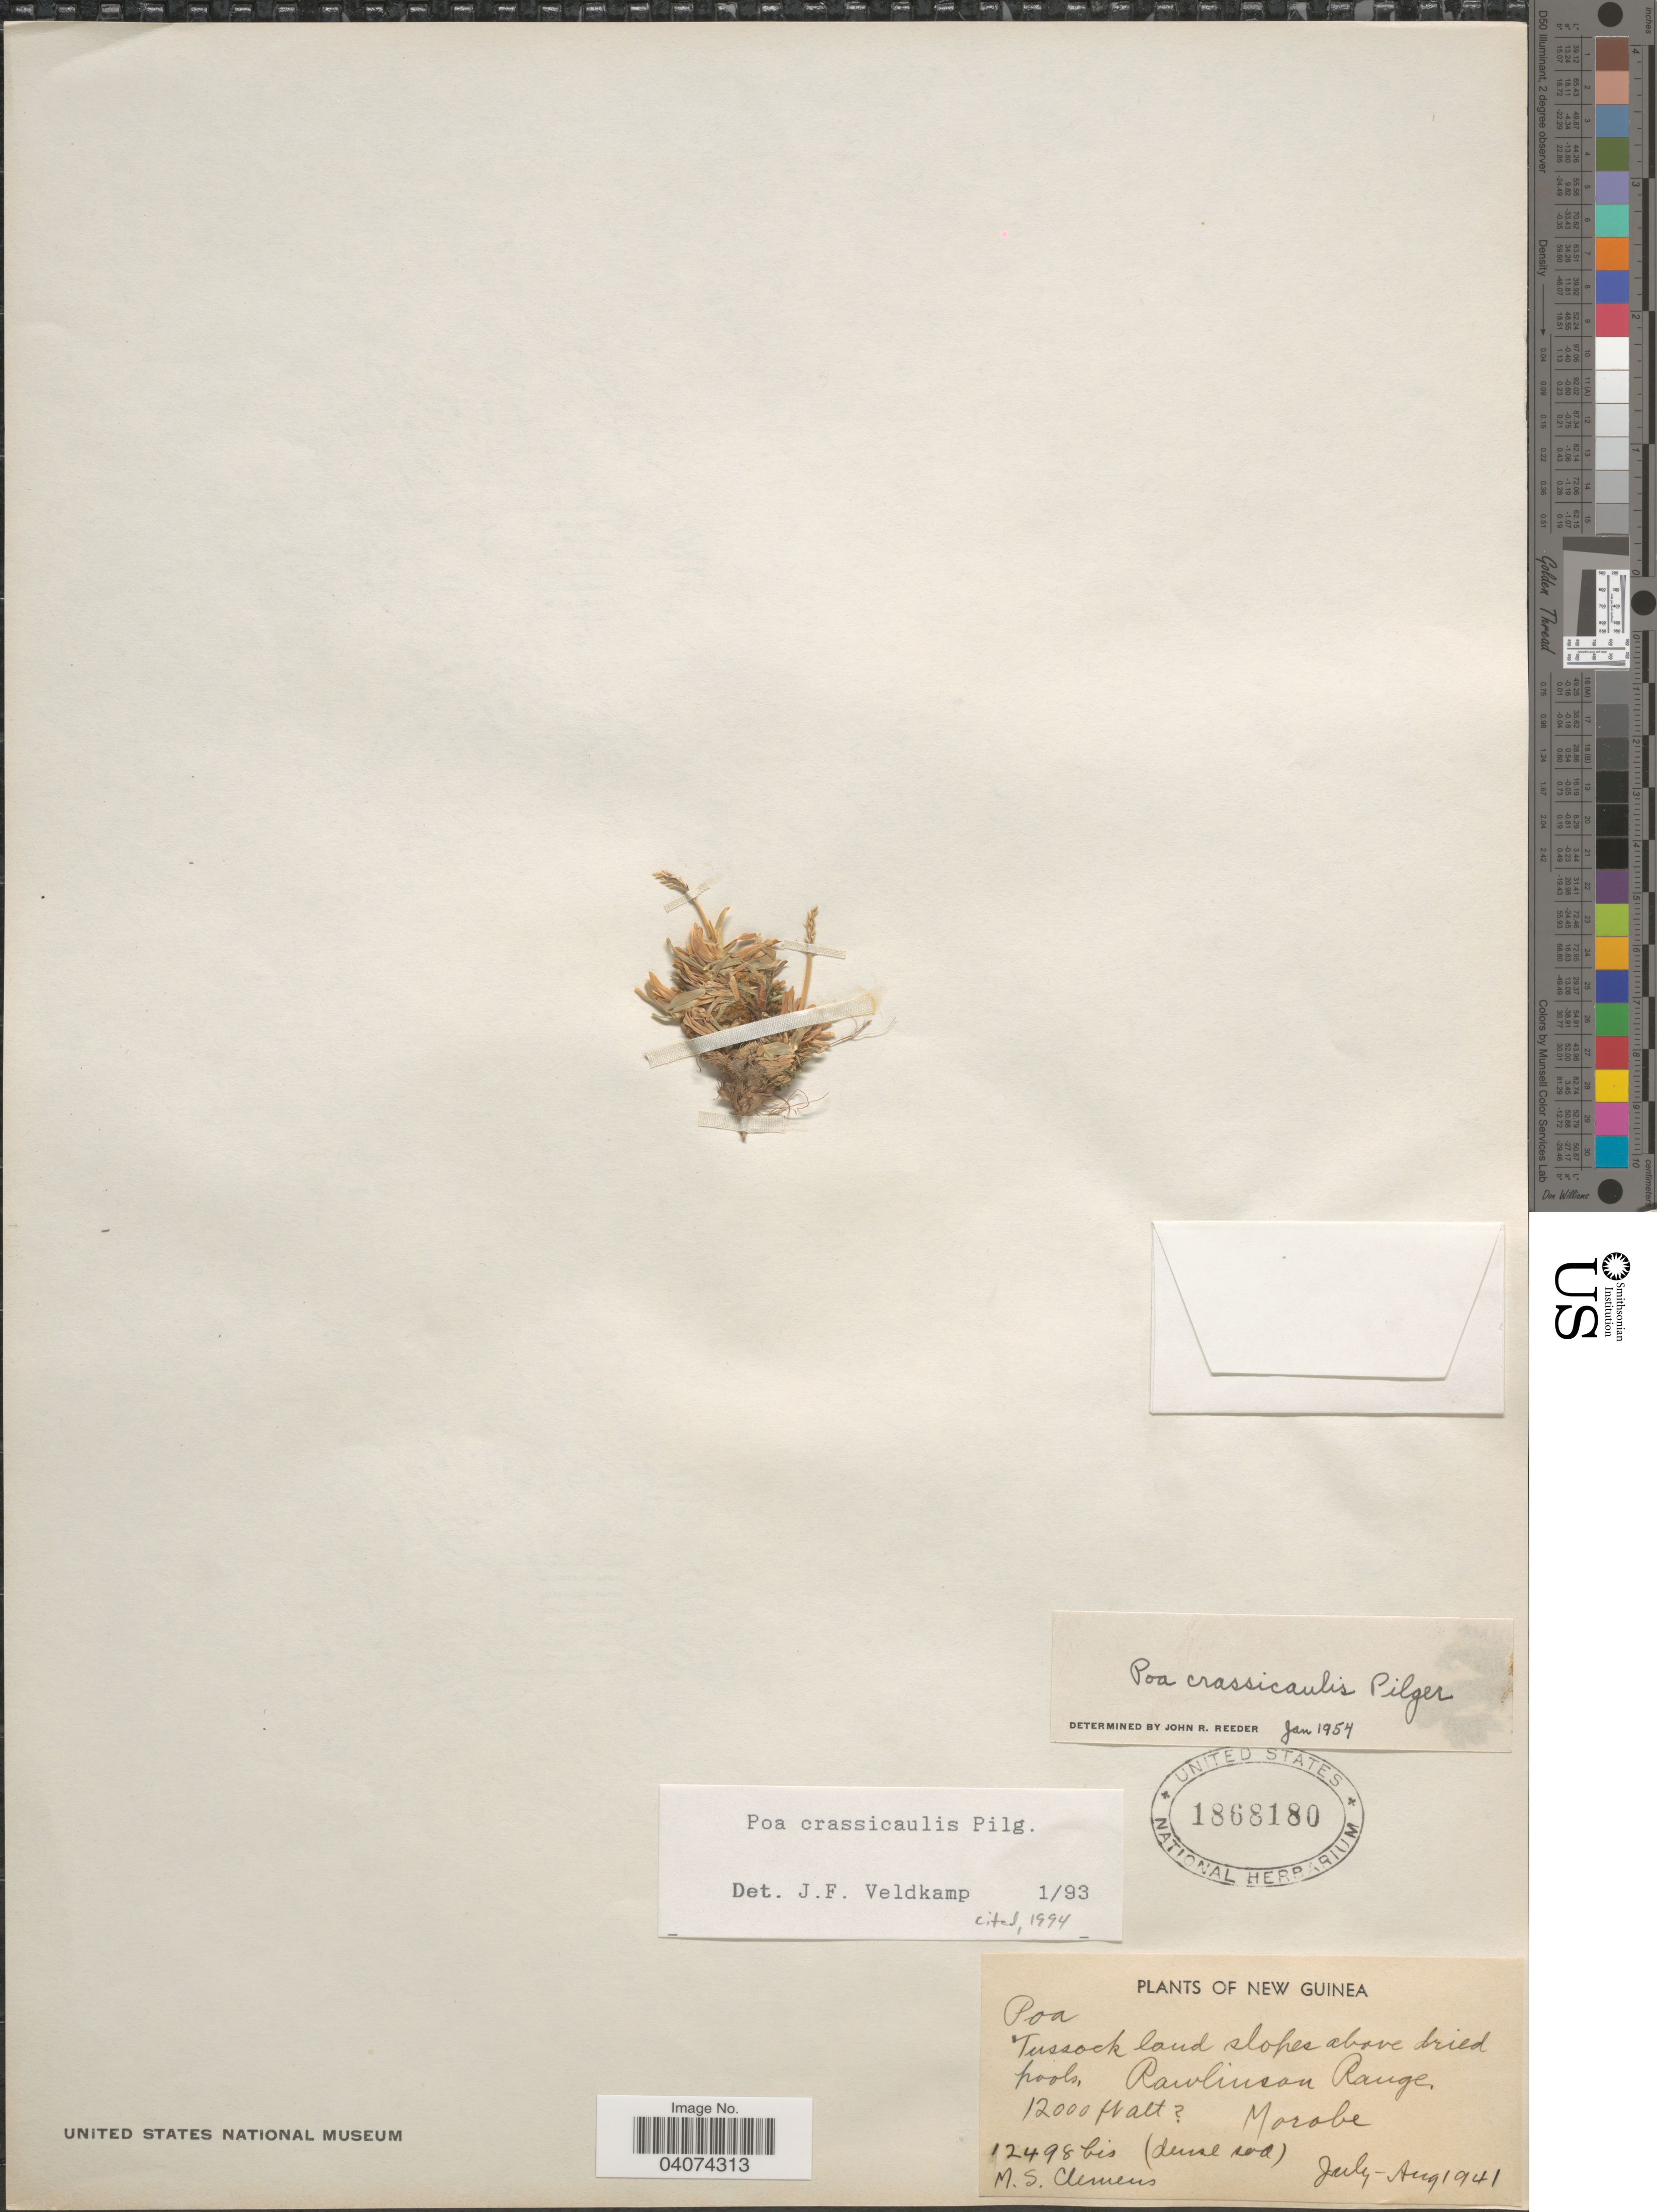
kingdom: Plantae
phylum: Tracheophyta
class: Liliopsida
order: Poales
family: Poaceae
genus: Poa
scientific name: Poa crassicaulis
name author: Pilg.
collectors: M. S. Clemens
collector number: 12498bis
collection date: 1941-07/1941-08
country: Papua New Guinea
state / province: Morobe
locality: New Guinea. Rawlinson Range.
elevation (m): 3658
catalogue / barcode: US 1868180